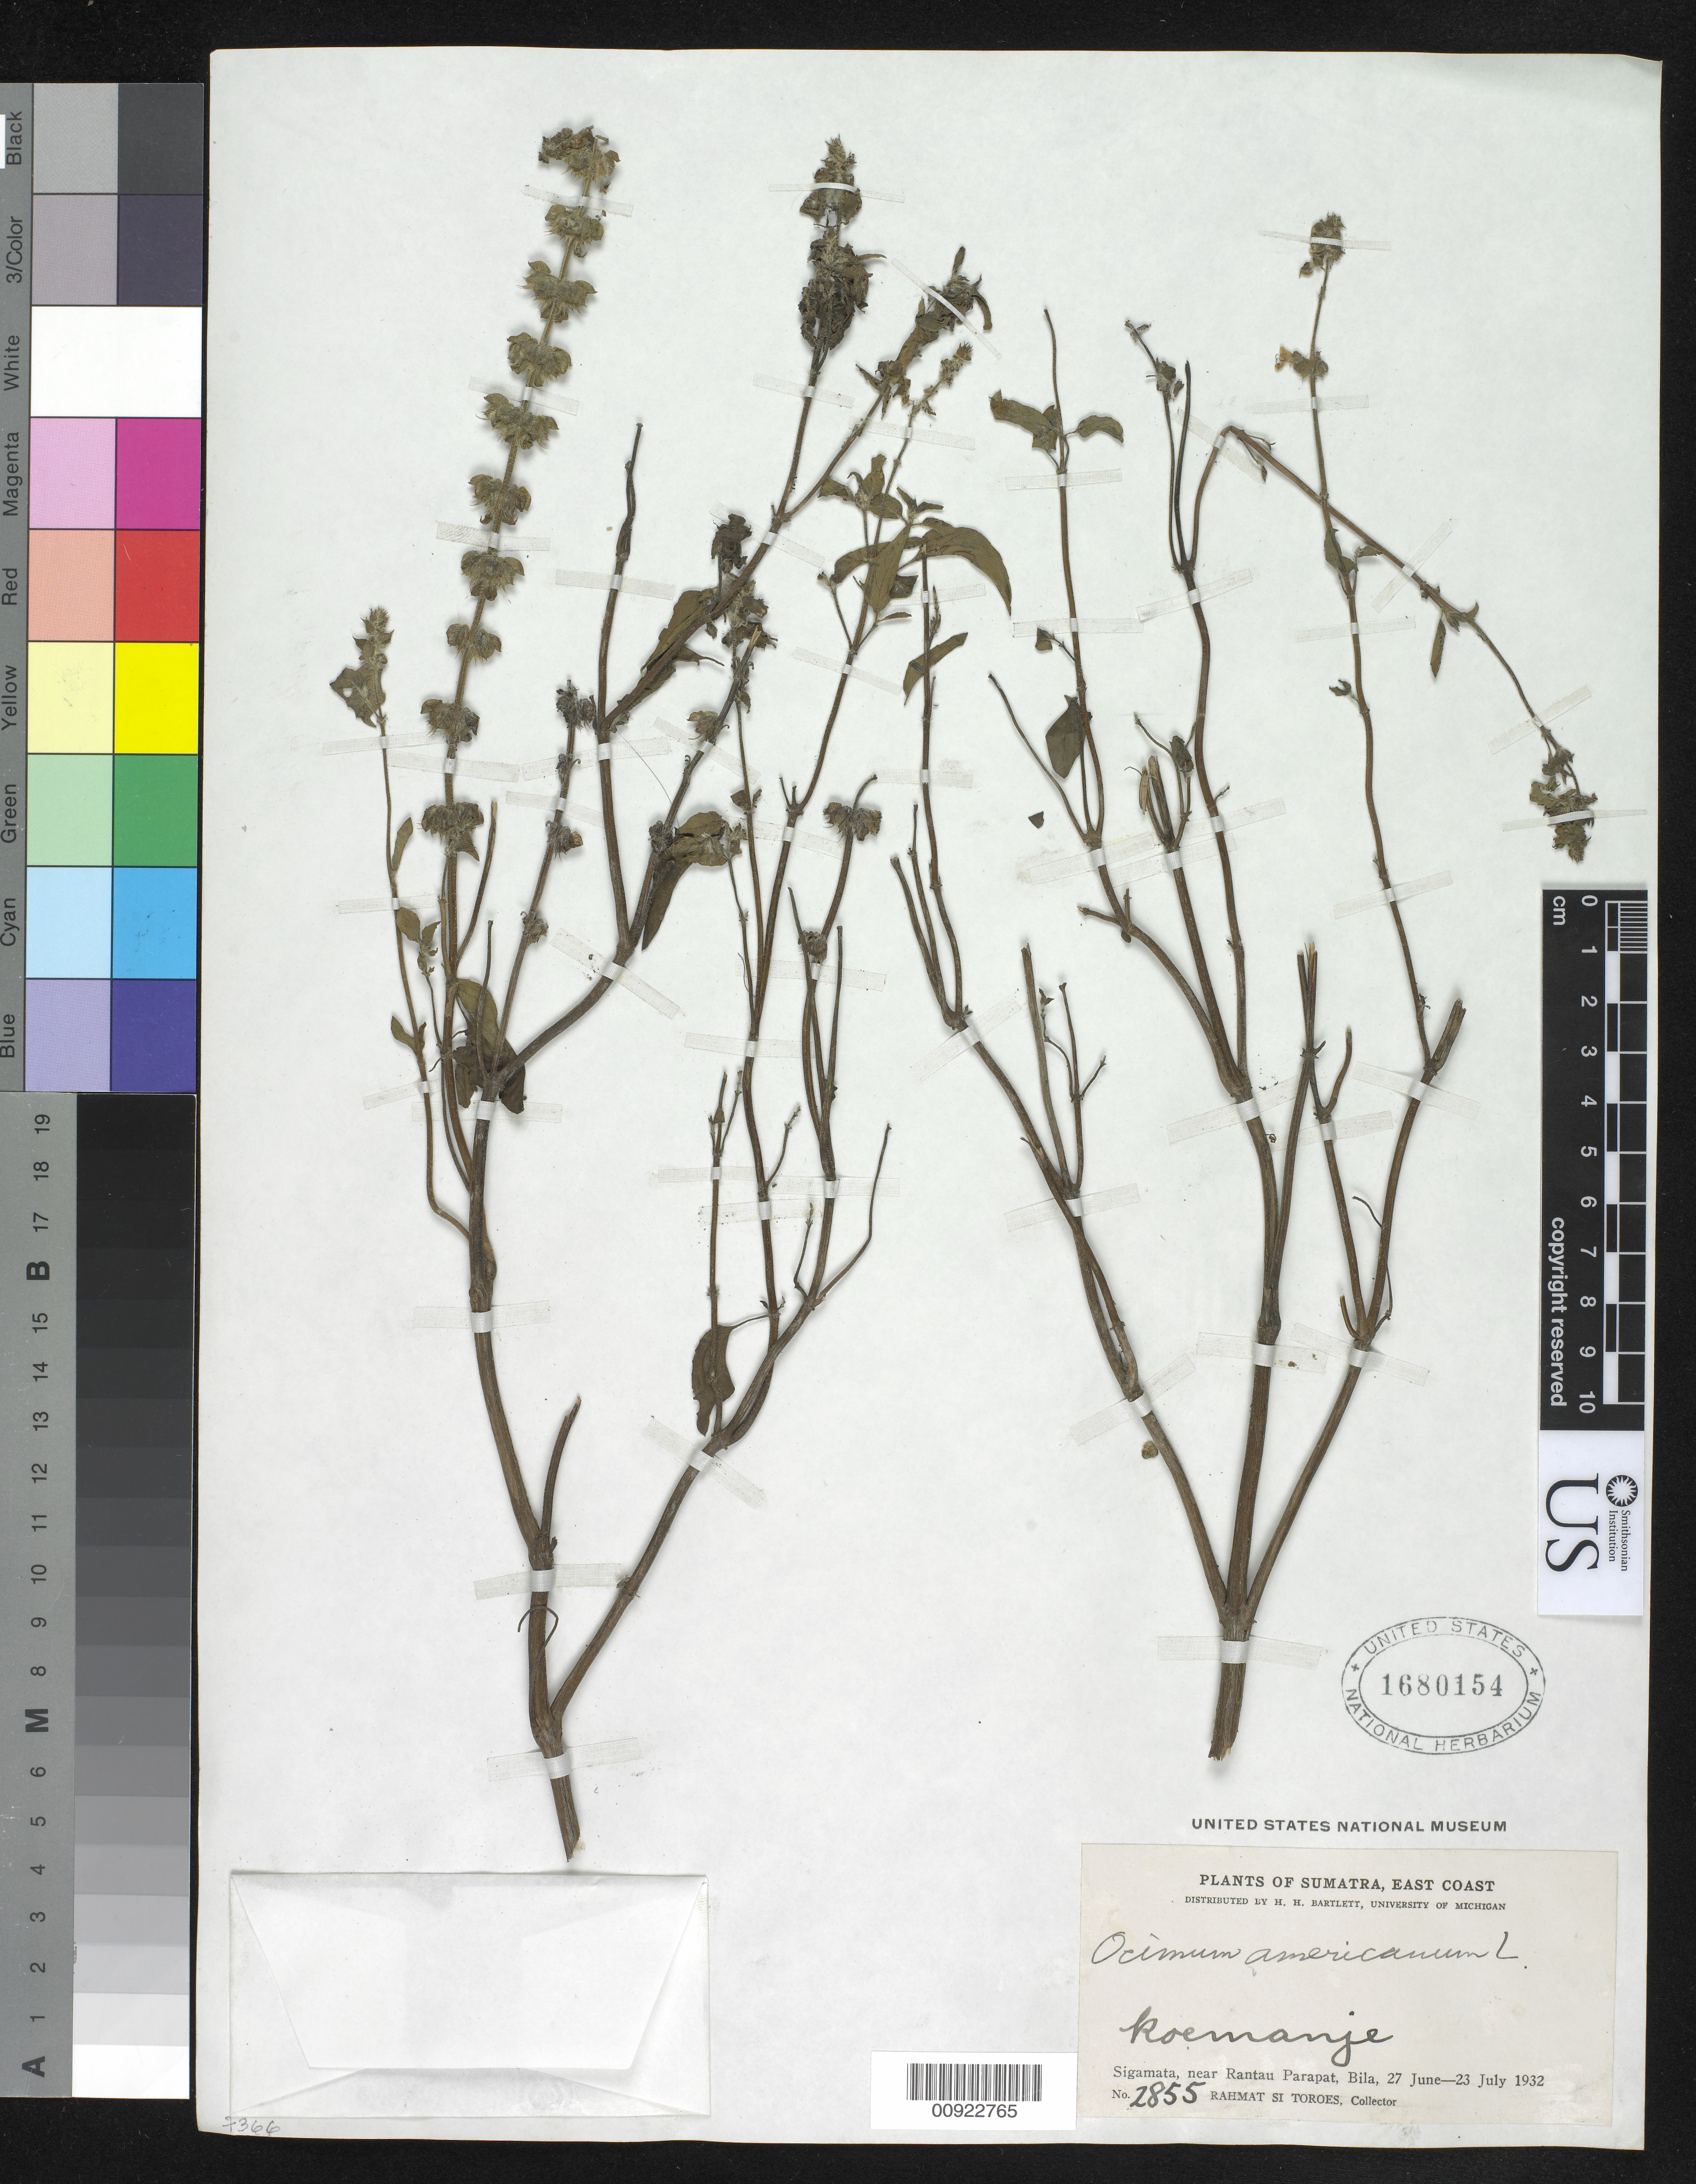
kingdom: Plantae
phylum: Tracheophyta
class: Magnoliopsida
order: Lamiales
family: Lamiaceae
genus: Ocimum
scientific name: Ocimum americanum var. americanum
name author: L.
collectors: Rahmat Si Boeea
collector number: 2855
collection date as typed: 27 Jun 1932 to 23 Jul 1932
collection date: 1932-06-27/1932-07-23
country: Indonesia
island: Sumatra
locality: East Coast of Sumatra. Sigamata, near Rantau Parapat, Bila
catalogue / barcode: US 1680154